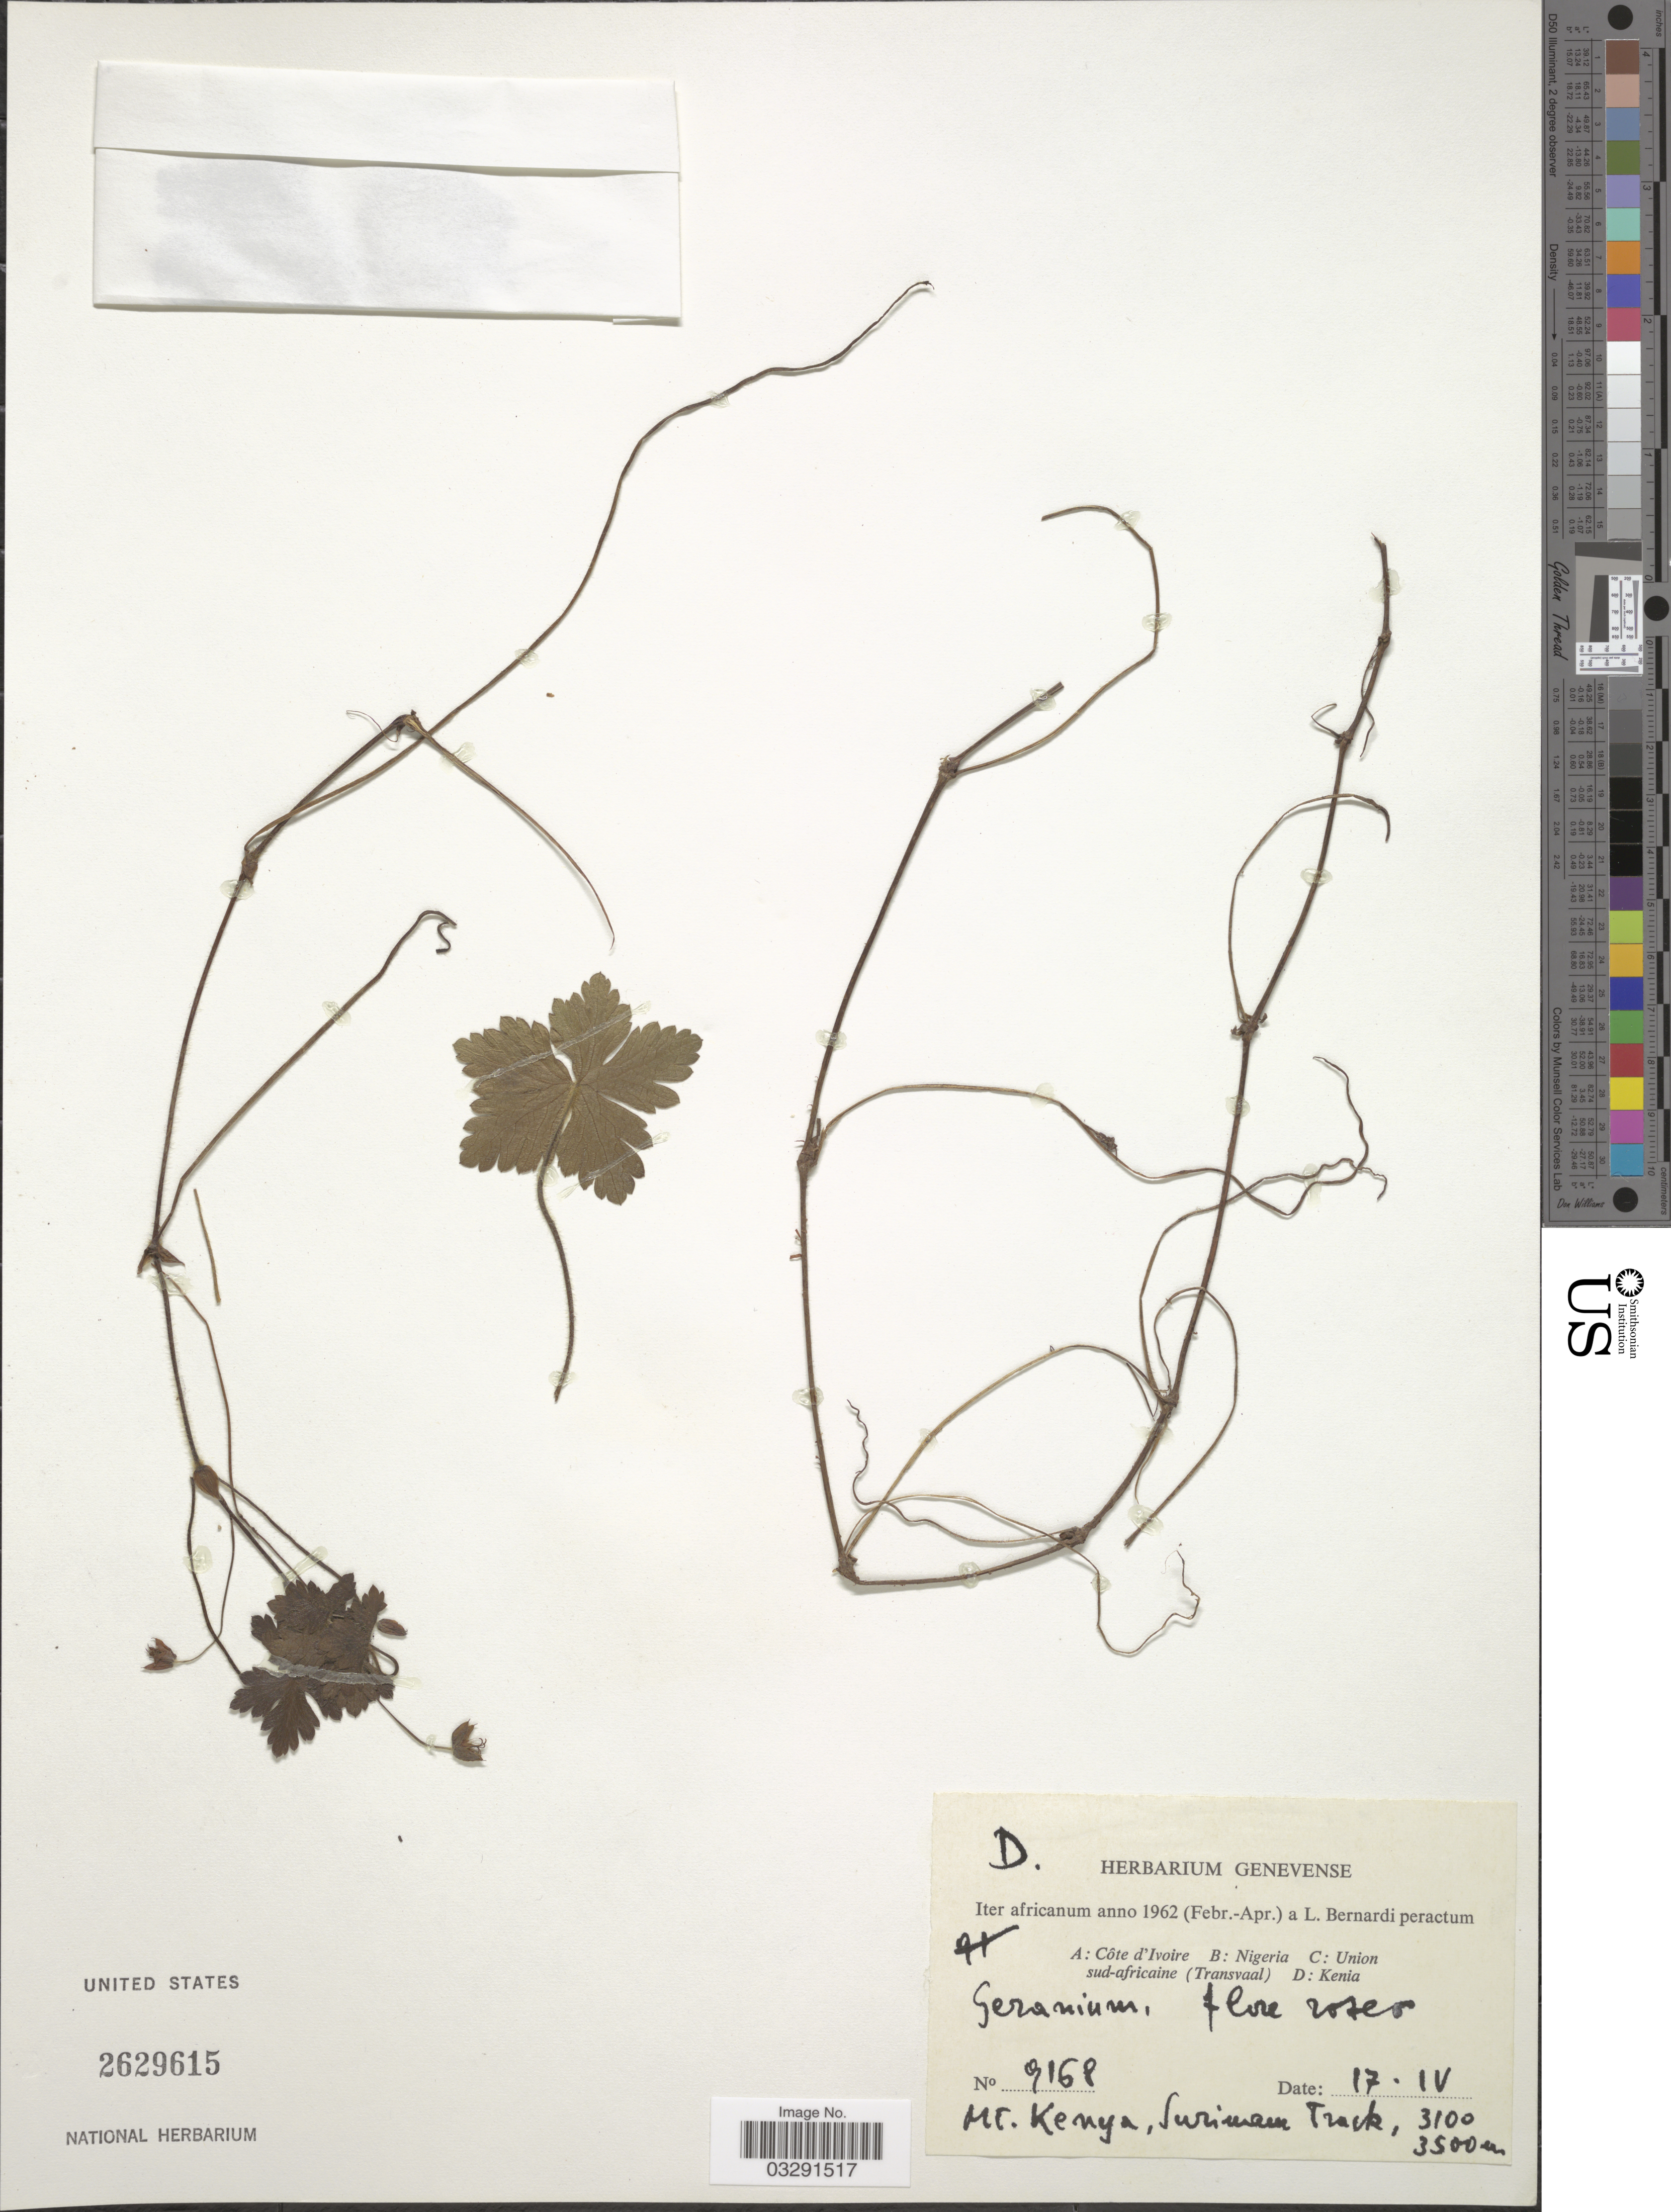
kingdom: Plantae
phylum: Tracheophyta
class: Magnoliopsida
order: Geraniales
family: Geraniaceae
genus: Geranium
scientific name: Geranium arabicum subsp. arabicum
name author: Forssk.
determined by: Aedo, C.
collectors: L. Bernardi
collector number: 9168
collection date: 1962-04-17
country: Kenya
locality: Kenia. Mt. Kenya, Surinam Track.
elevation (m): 3100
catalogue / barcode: US 2629615